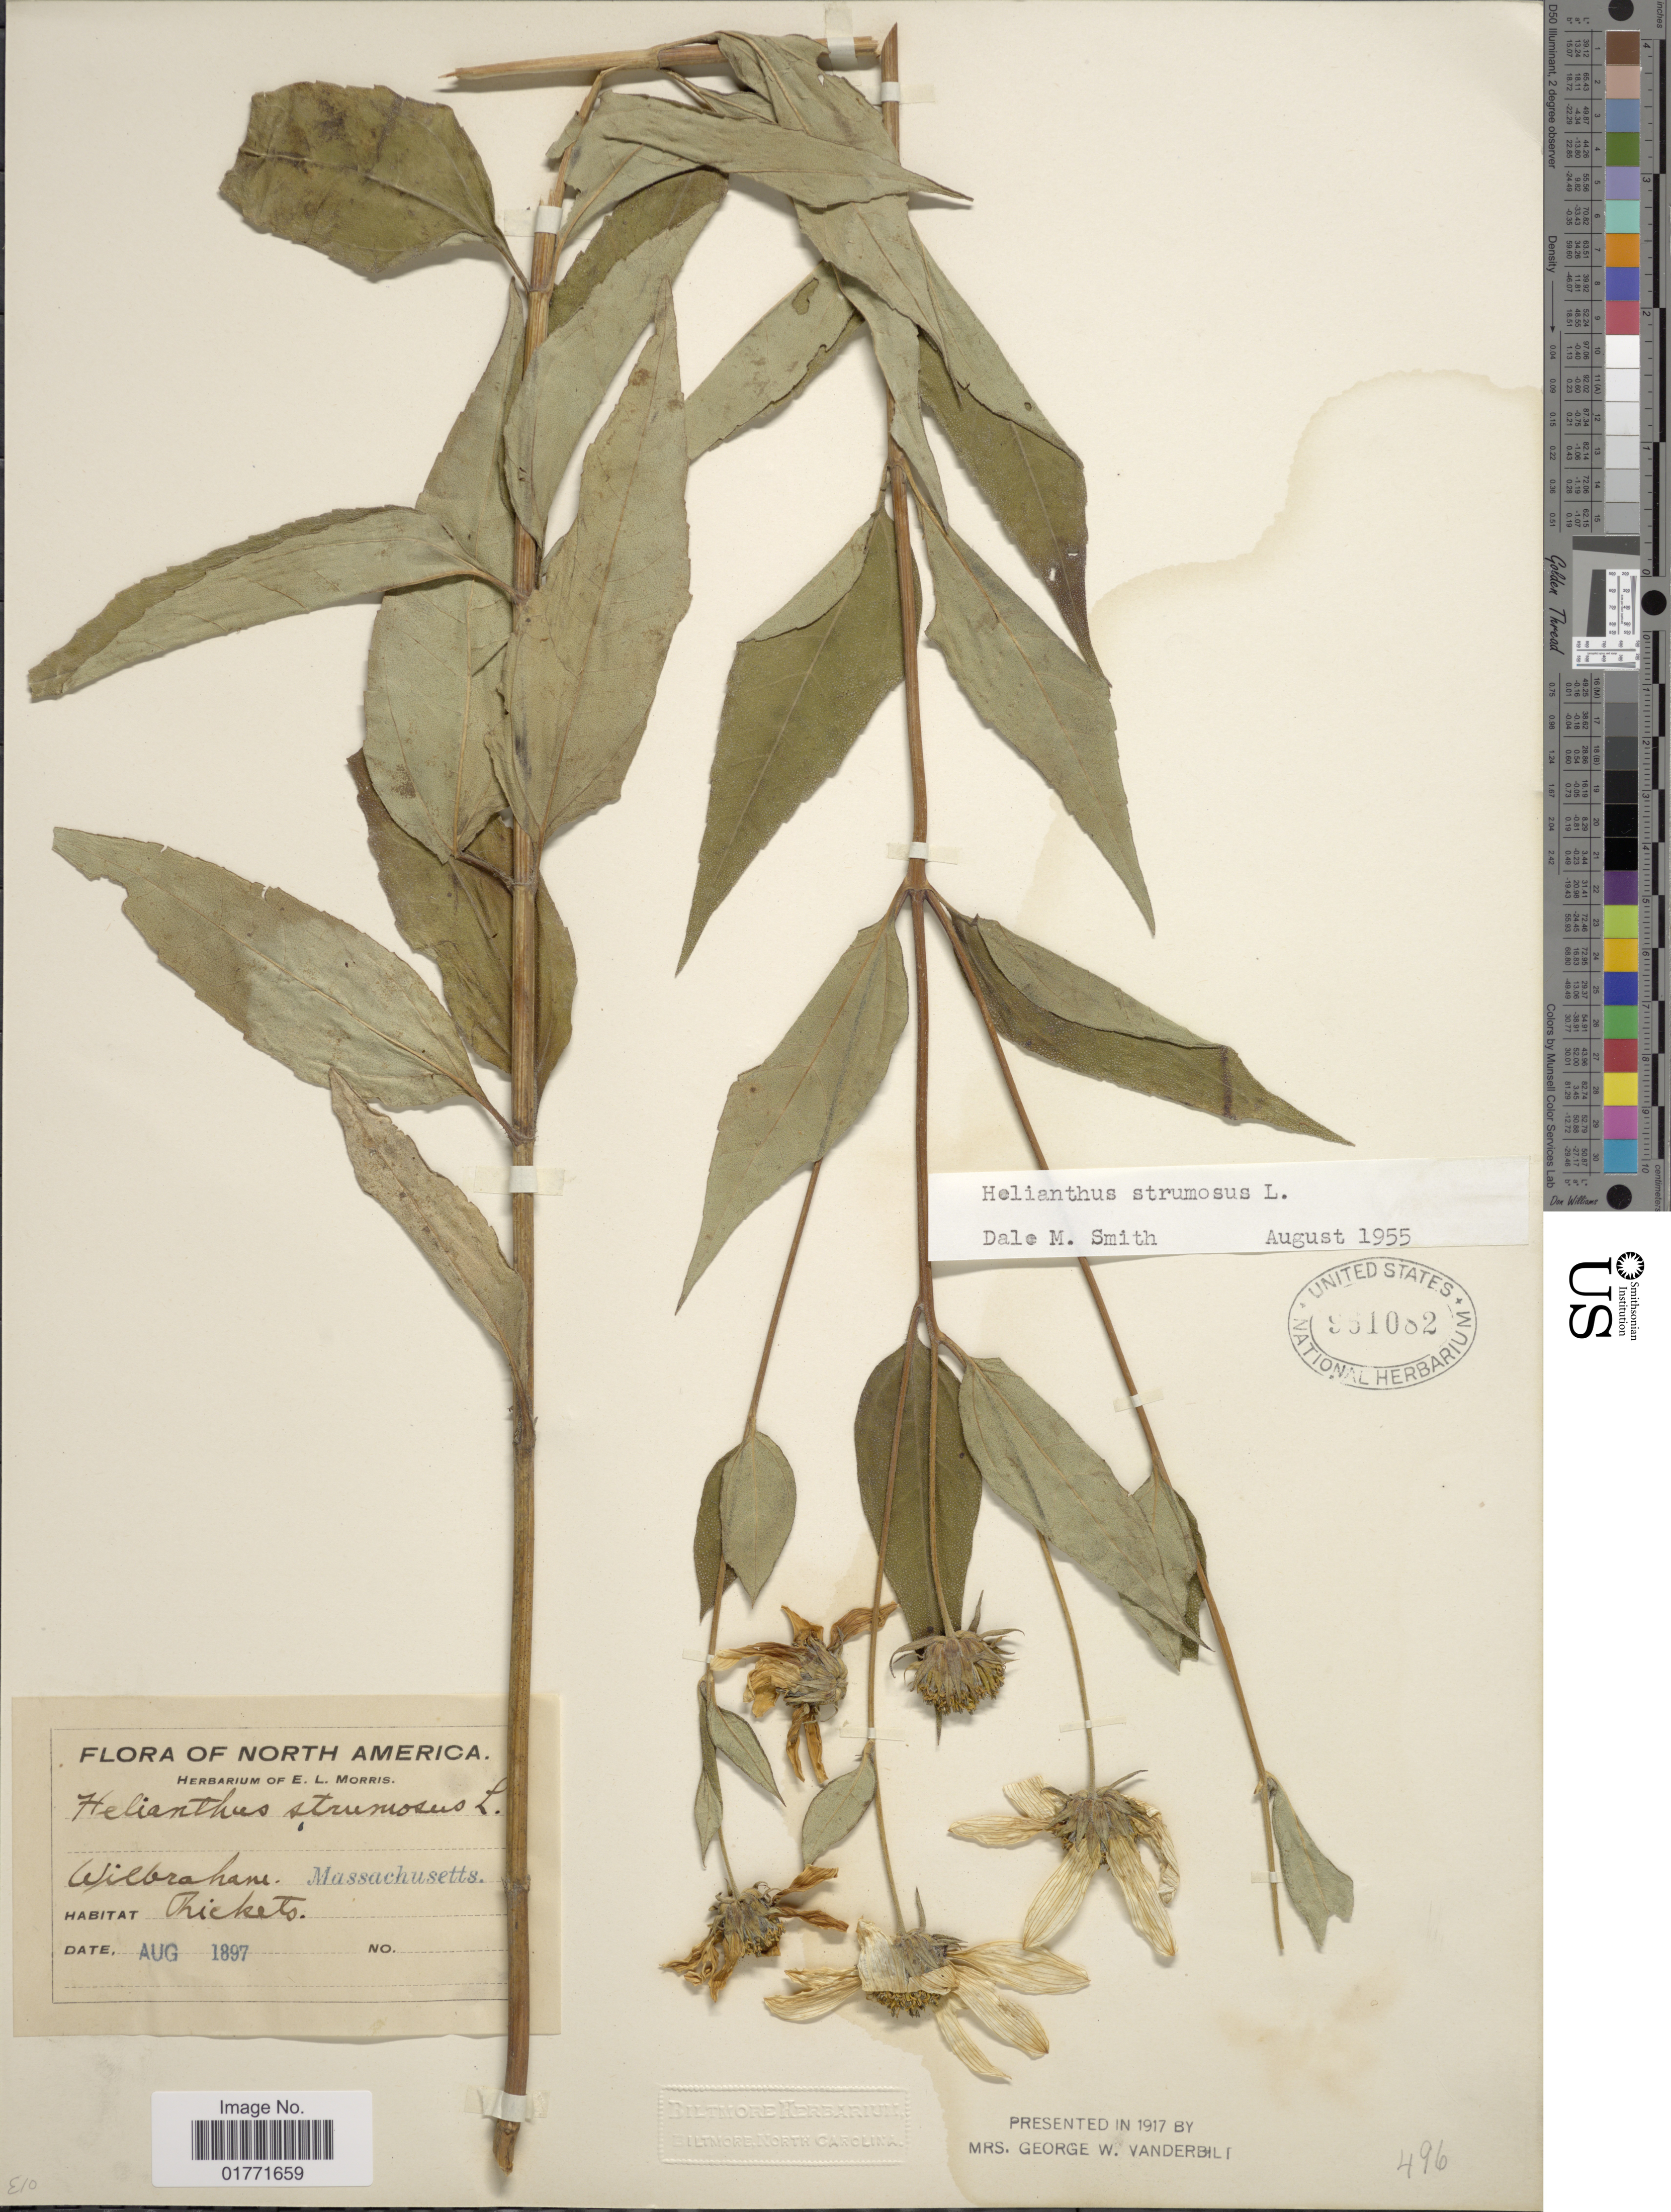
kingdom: Plantae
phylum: Tracheophyta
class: Magnoliopsida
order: Asterales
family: Asteraceae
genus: Helianthus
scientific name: Helianthus strumosus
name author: L.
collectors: ex herb. E.L. Morris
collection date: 1897-08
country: United States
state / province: Massachusetts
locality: Wilbrahane, Massachusetts.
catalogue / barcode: US 961082